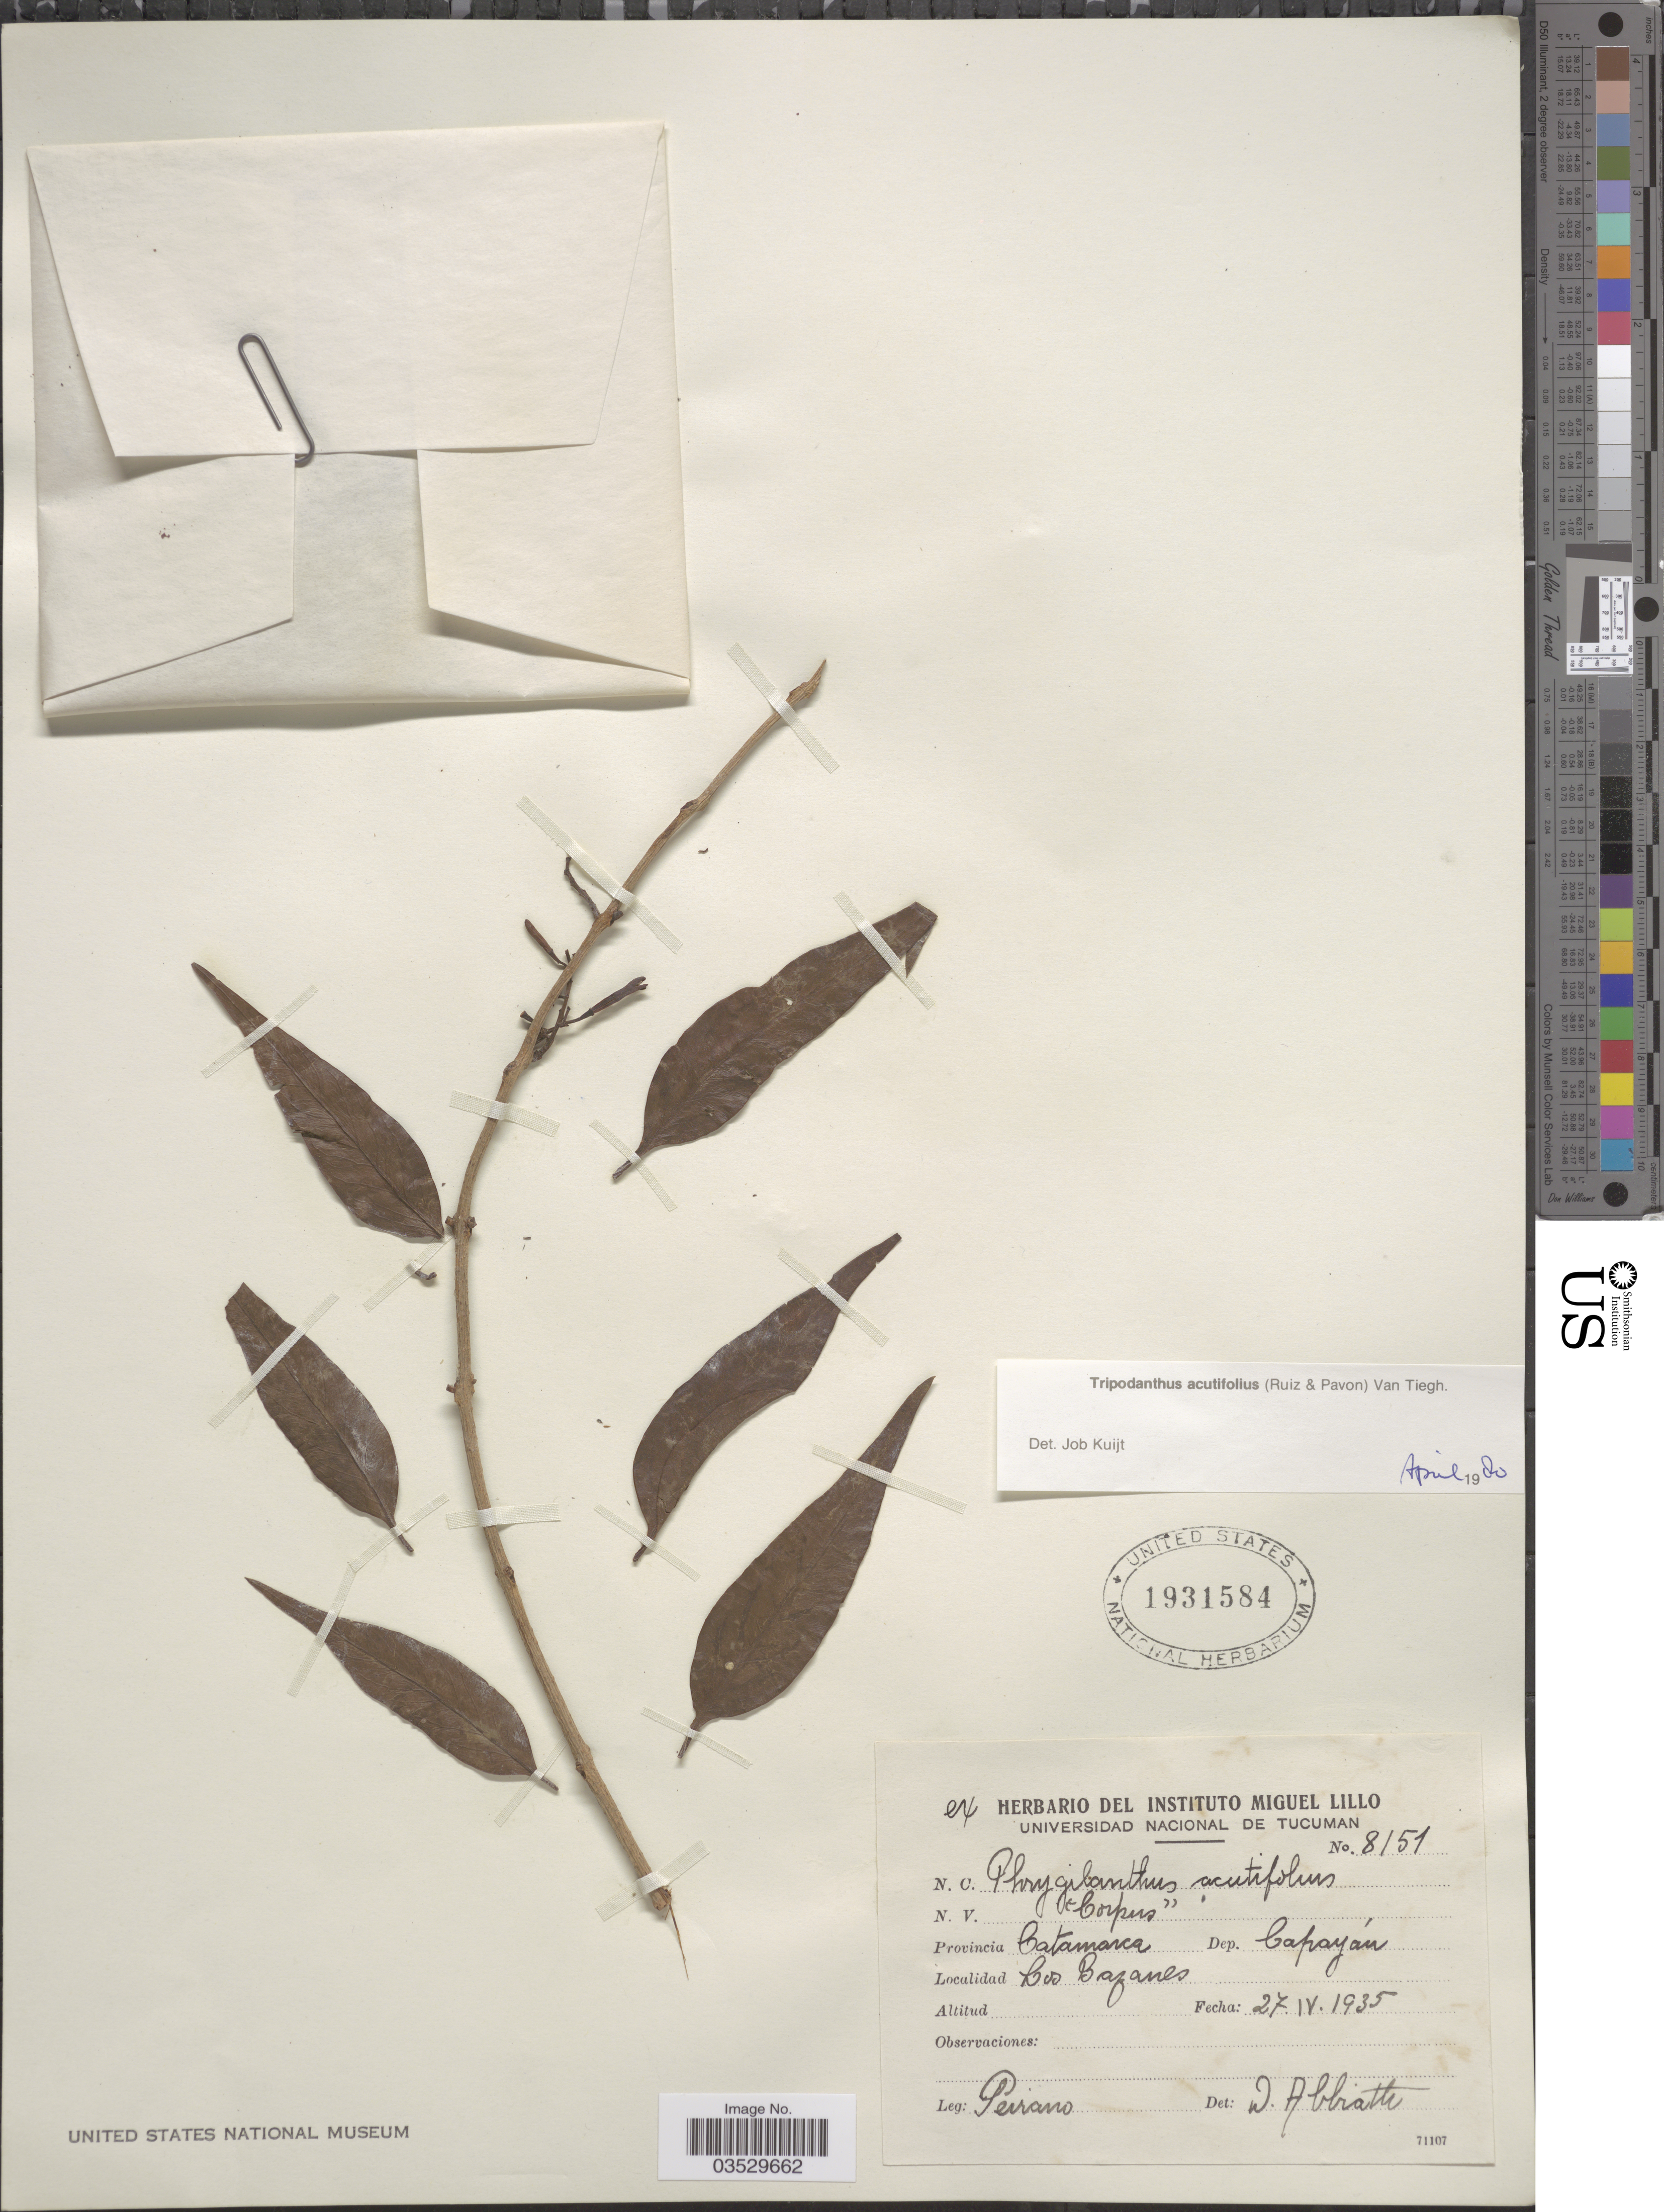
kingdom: Plantae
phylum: Tracheophyta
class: Magnoliopsida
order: Santalales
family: Loranthaceae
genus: Tripodanthus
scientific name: Tripodanthus acutifolius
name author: Tiegh.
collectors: Peirano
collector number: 8151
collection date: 1935-04-27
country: Argentina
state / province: Catamarca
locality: Dep. Capayán. Los Bazanes.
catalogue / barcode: US 1931584